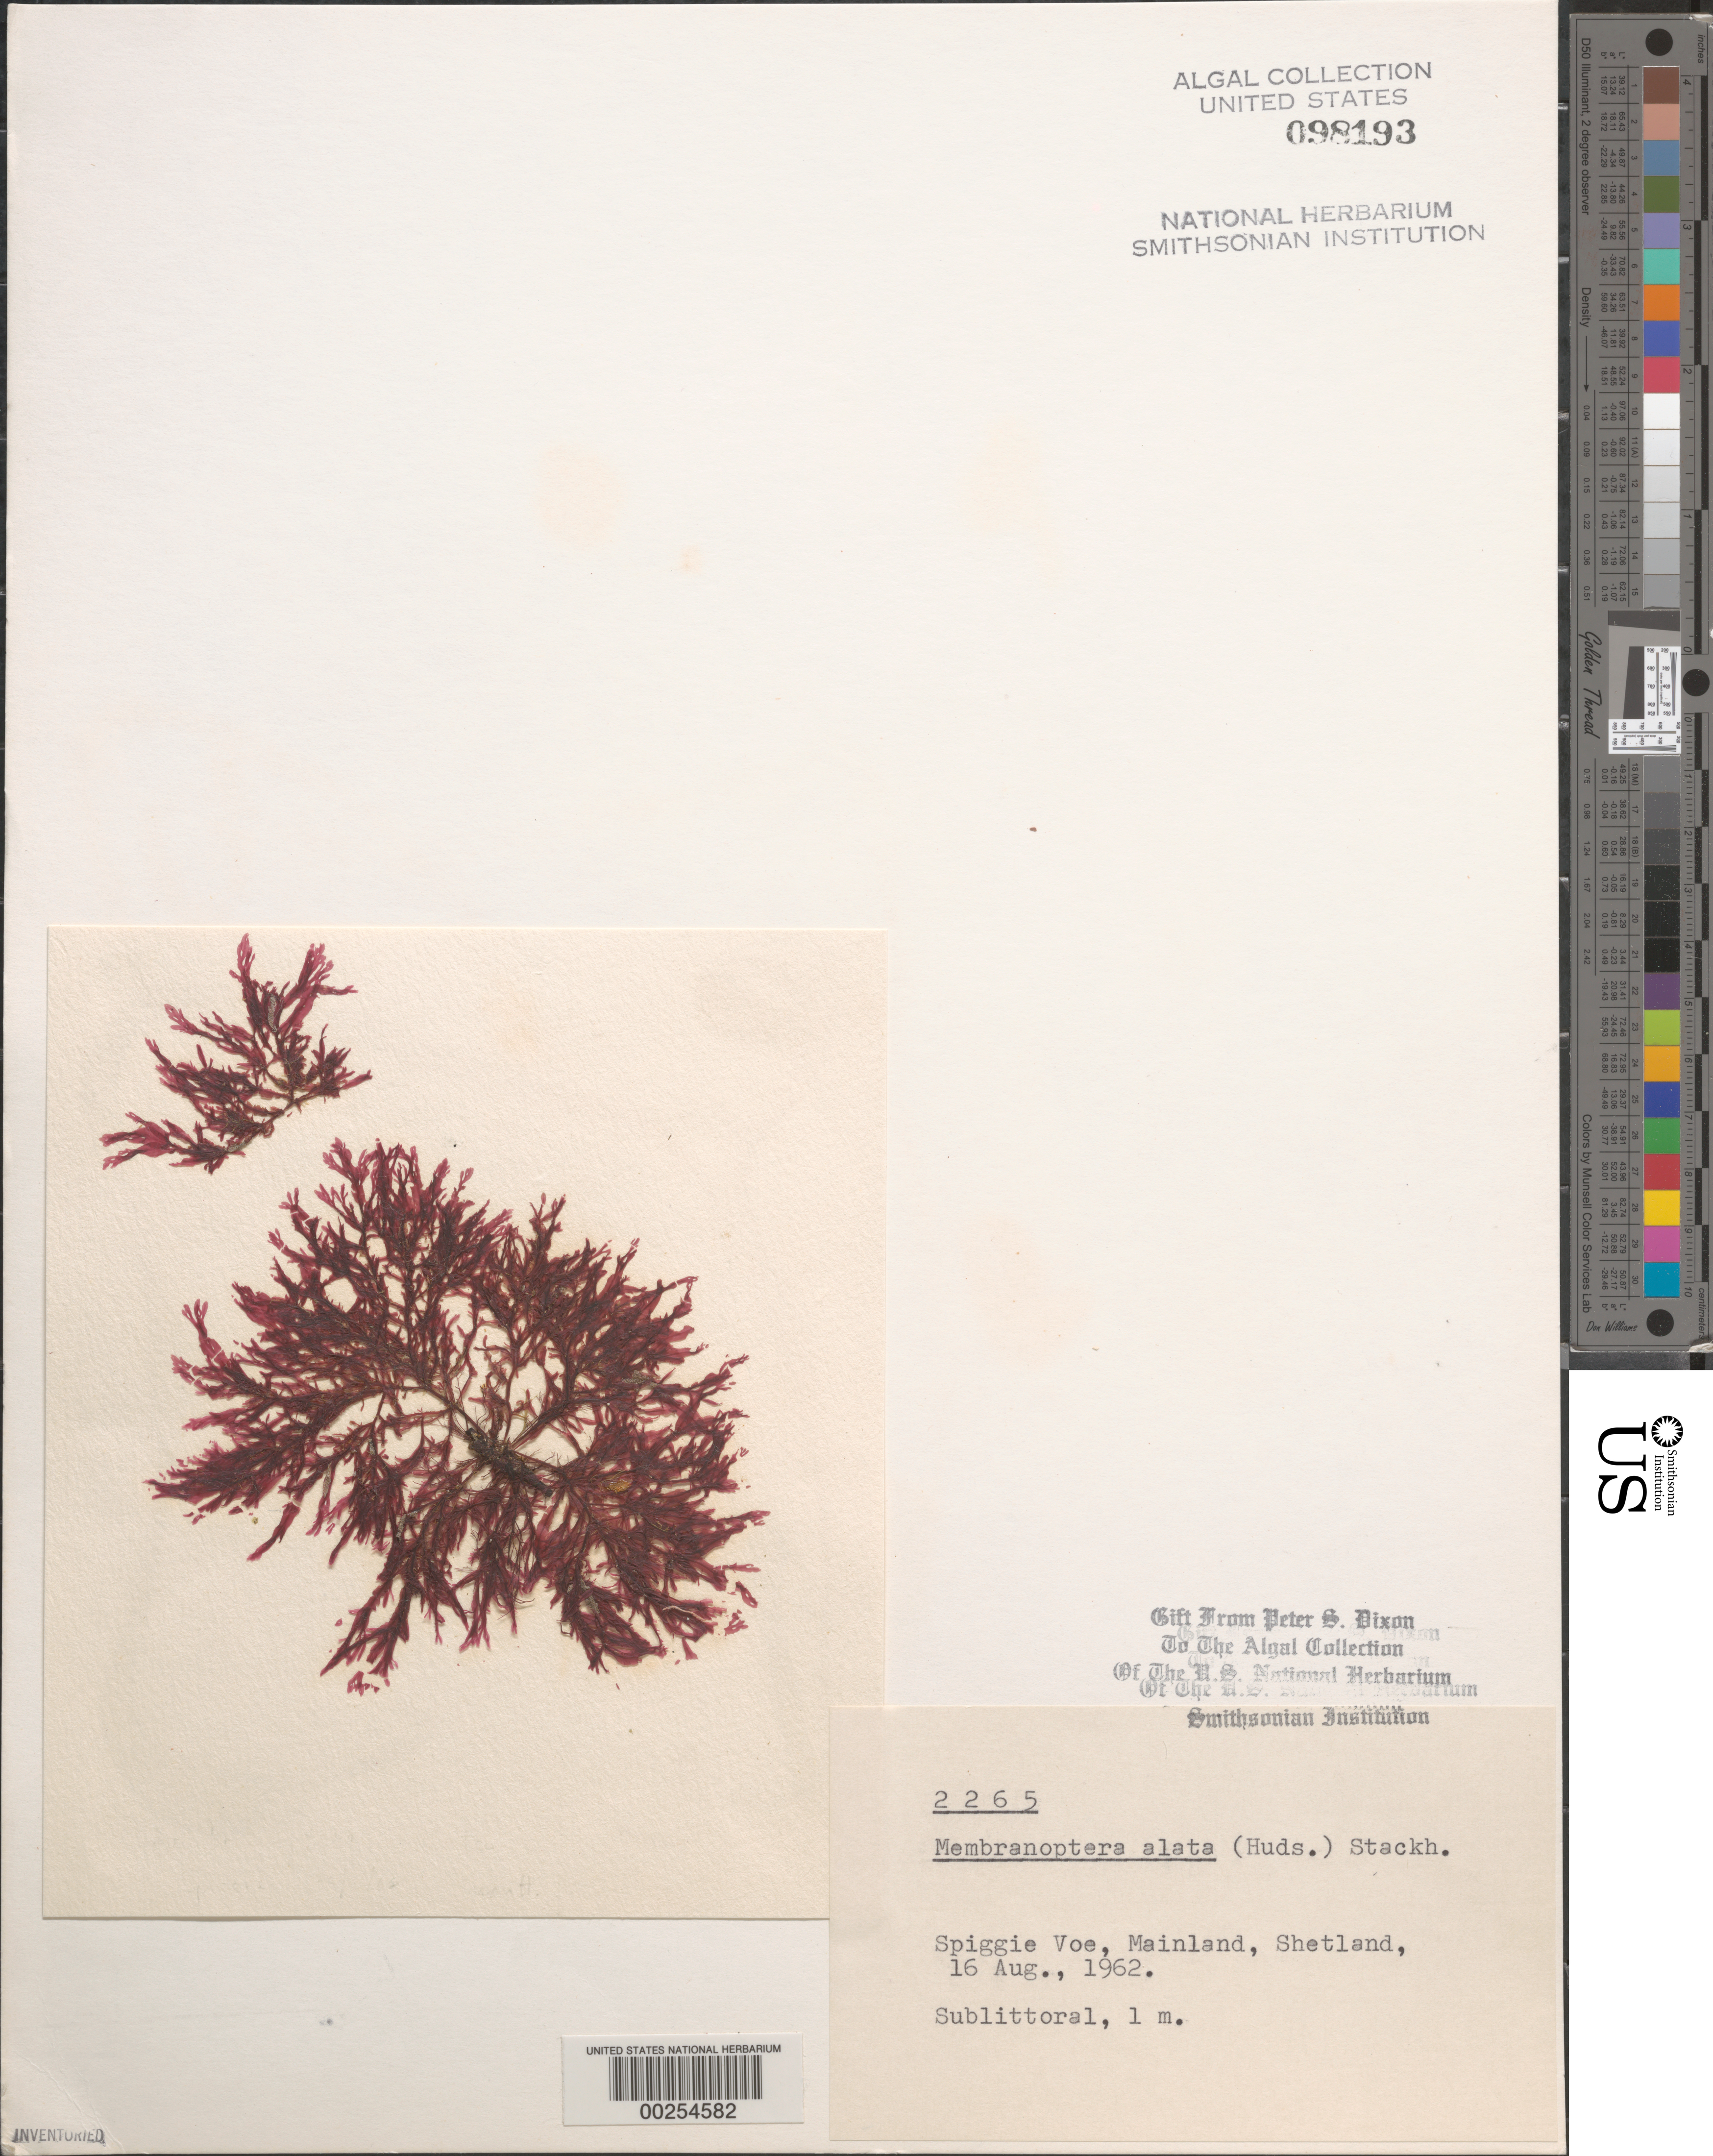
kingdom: Plantae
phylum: Rhodophyta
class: Florideophyceae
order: Ceramiales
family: Delesseriaceae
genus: Membranoptera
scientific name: Membranoptera alata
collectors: P. S. Dixon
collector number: PSD 2265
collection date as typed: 16 Aug 1962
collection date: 1962-08-16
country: United Kingdom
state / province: Scotland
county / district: Shetland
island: Mainland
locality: Spiggie Voe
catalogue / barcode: US 98193